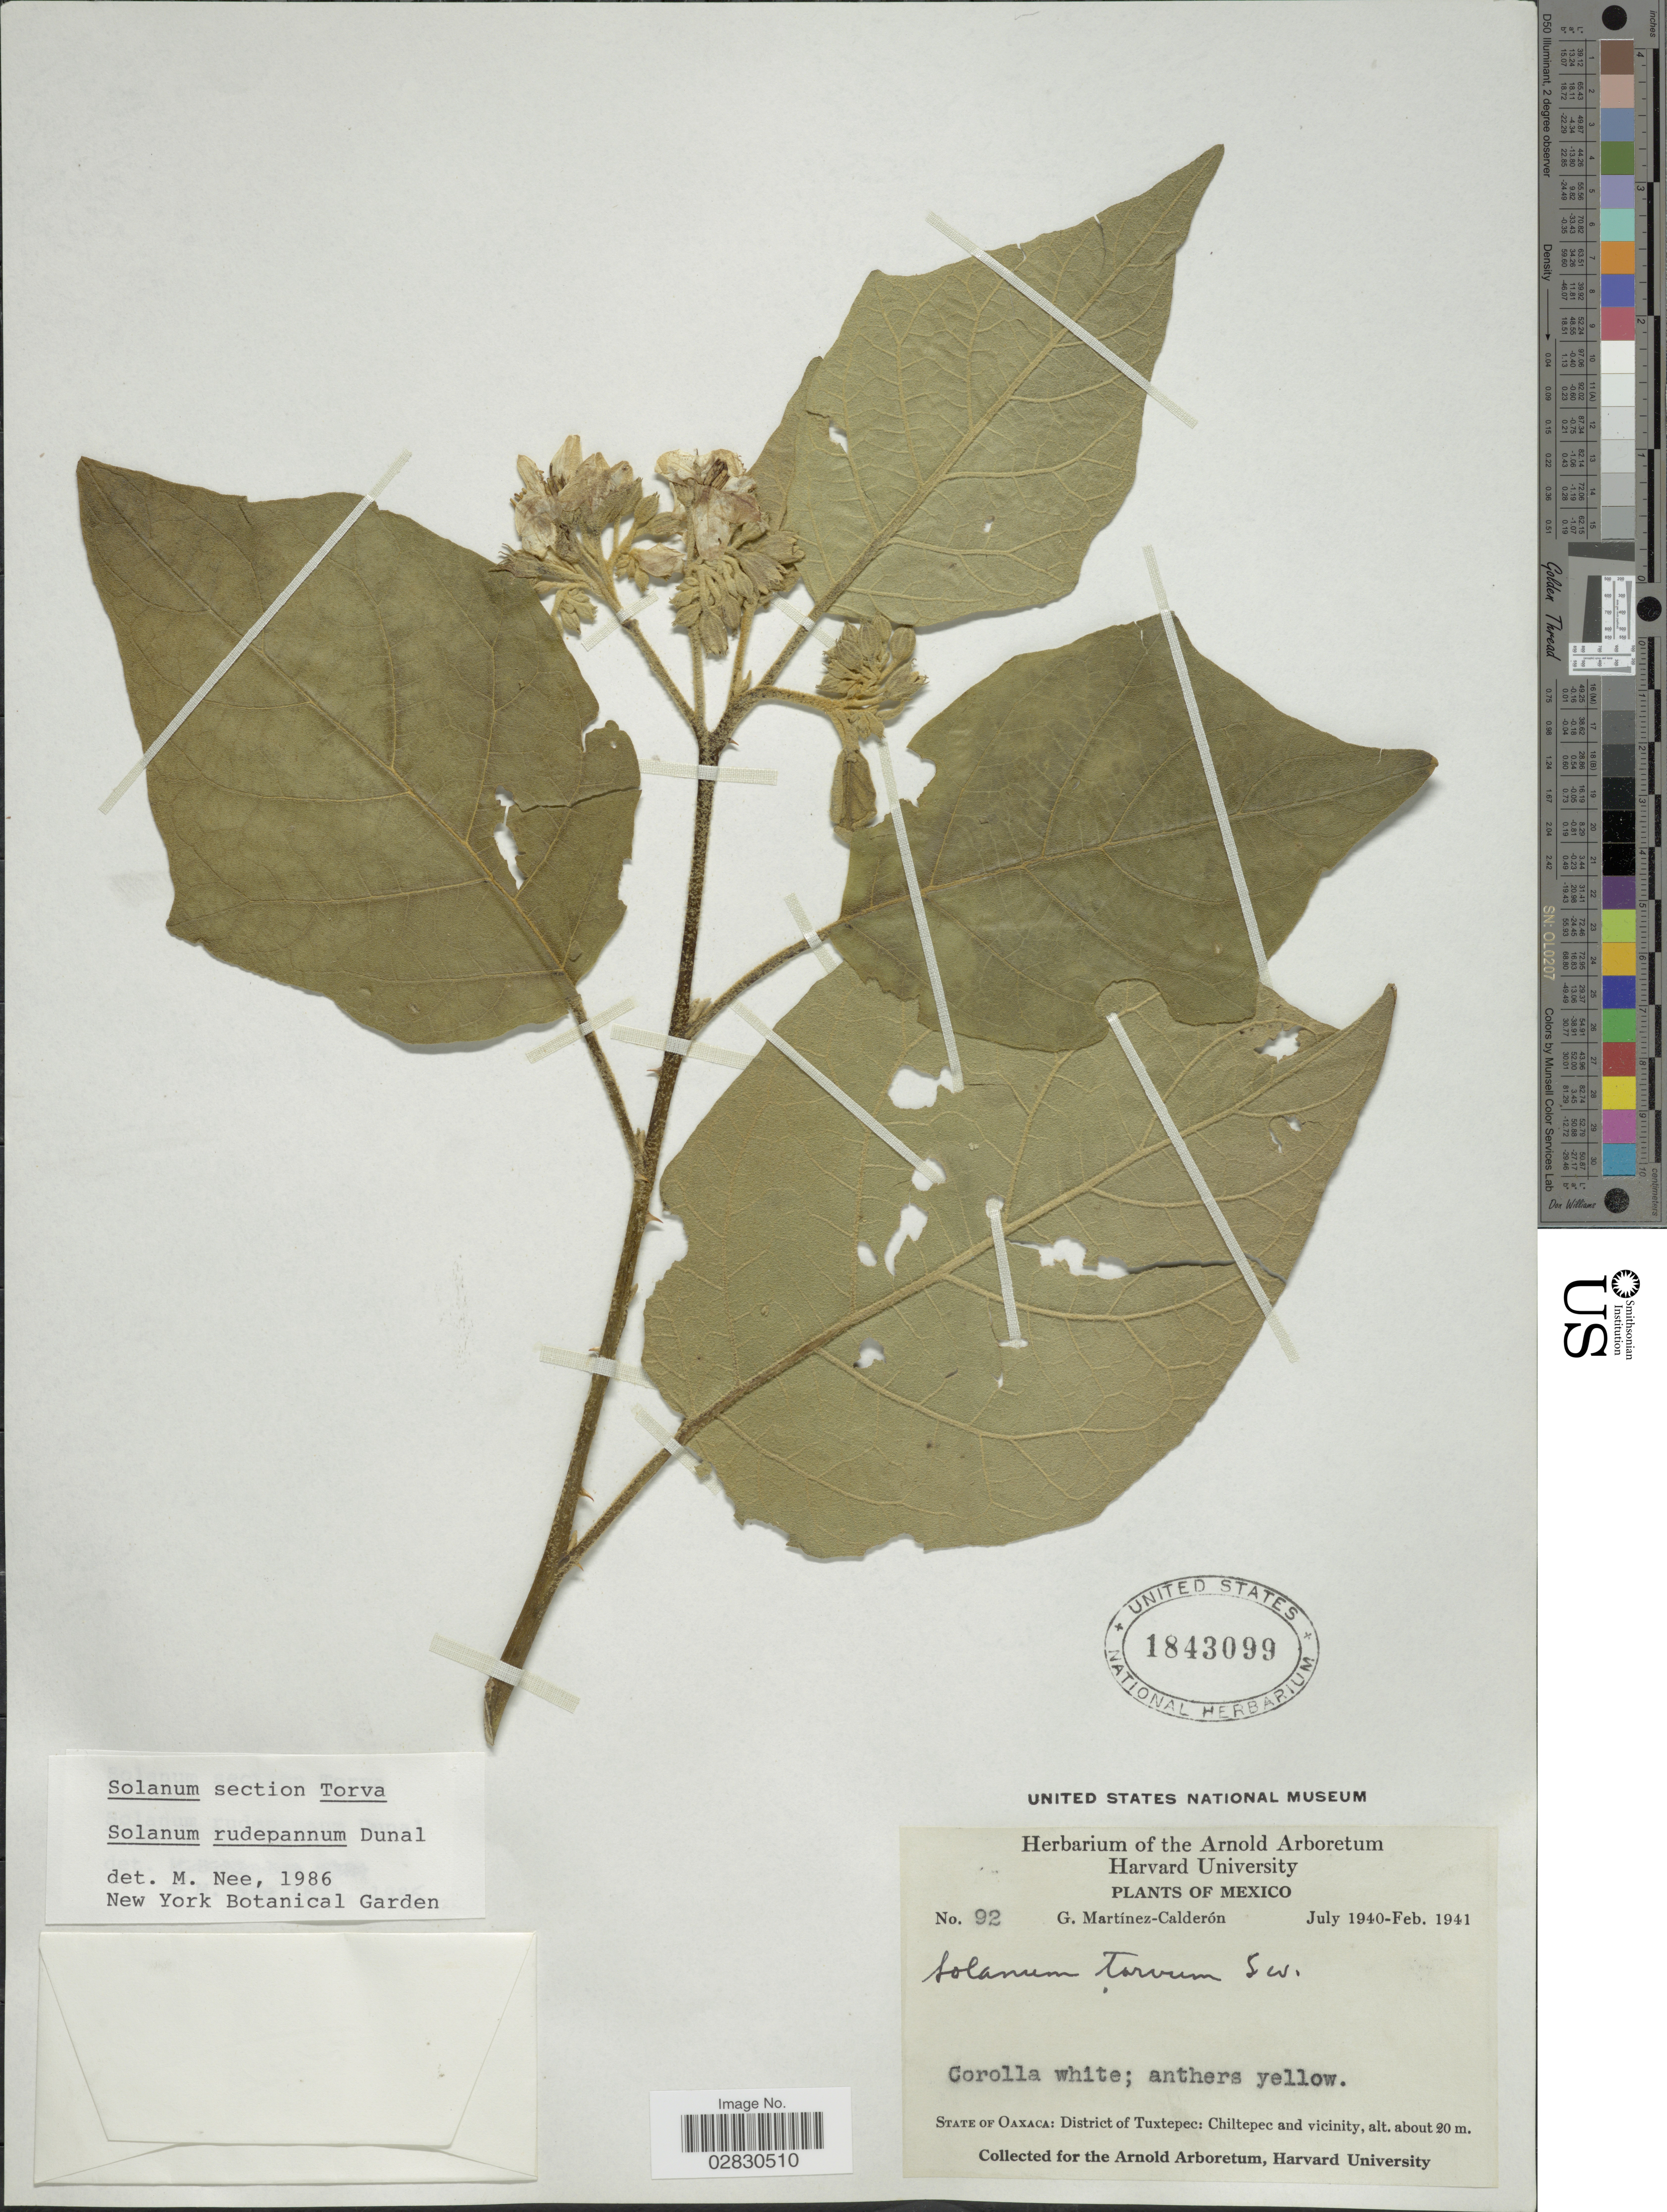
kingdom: Plantae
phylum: Tracheophyta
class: Magnoliopsida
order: Solanales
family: Solanaceae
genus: Solanum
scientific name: Solanum rudepannum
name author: Dunal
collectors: G. Martínez Calderón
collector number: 92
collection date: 1940-07/1941-02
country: Mexico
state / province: Oaxaca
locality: District of Tuxtepec: Chiltepec and vicinity.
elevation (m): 20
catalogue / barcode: US 1843099